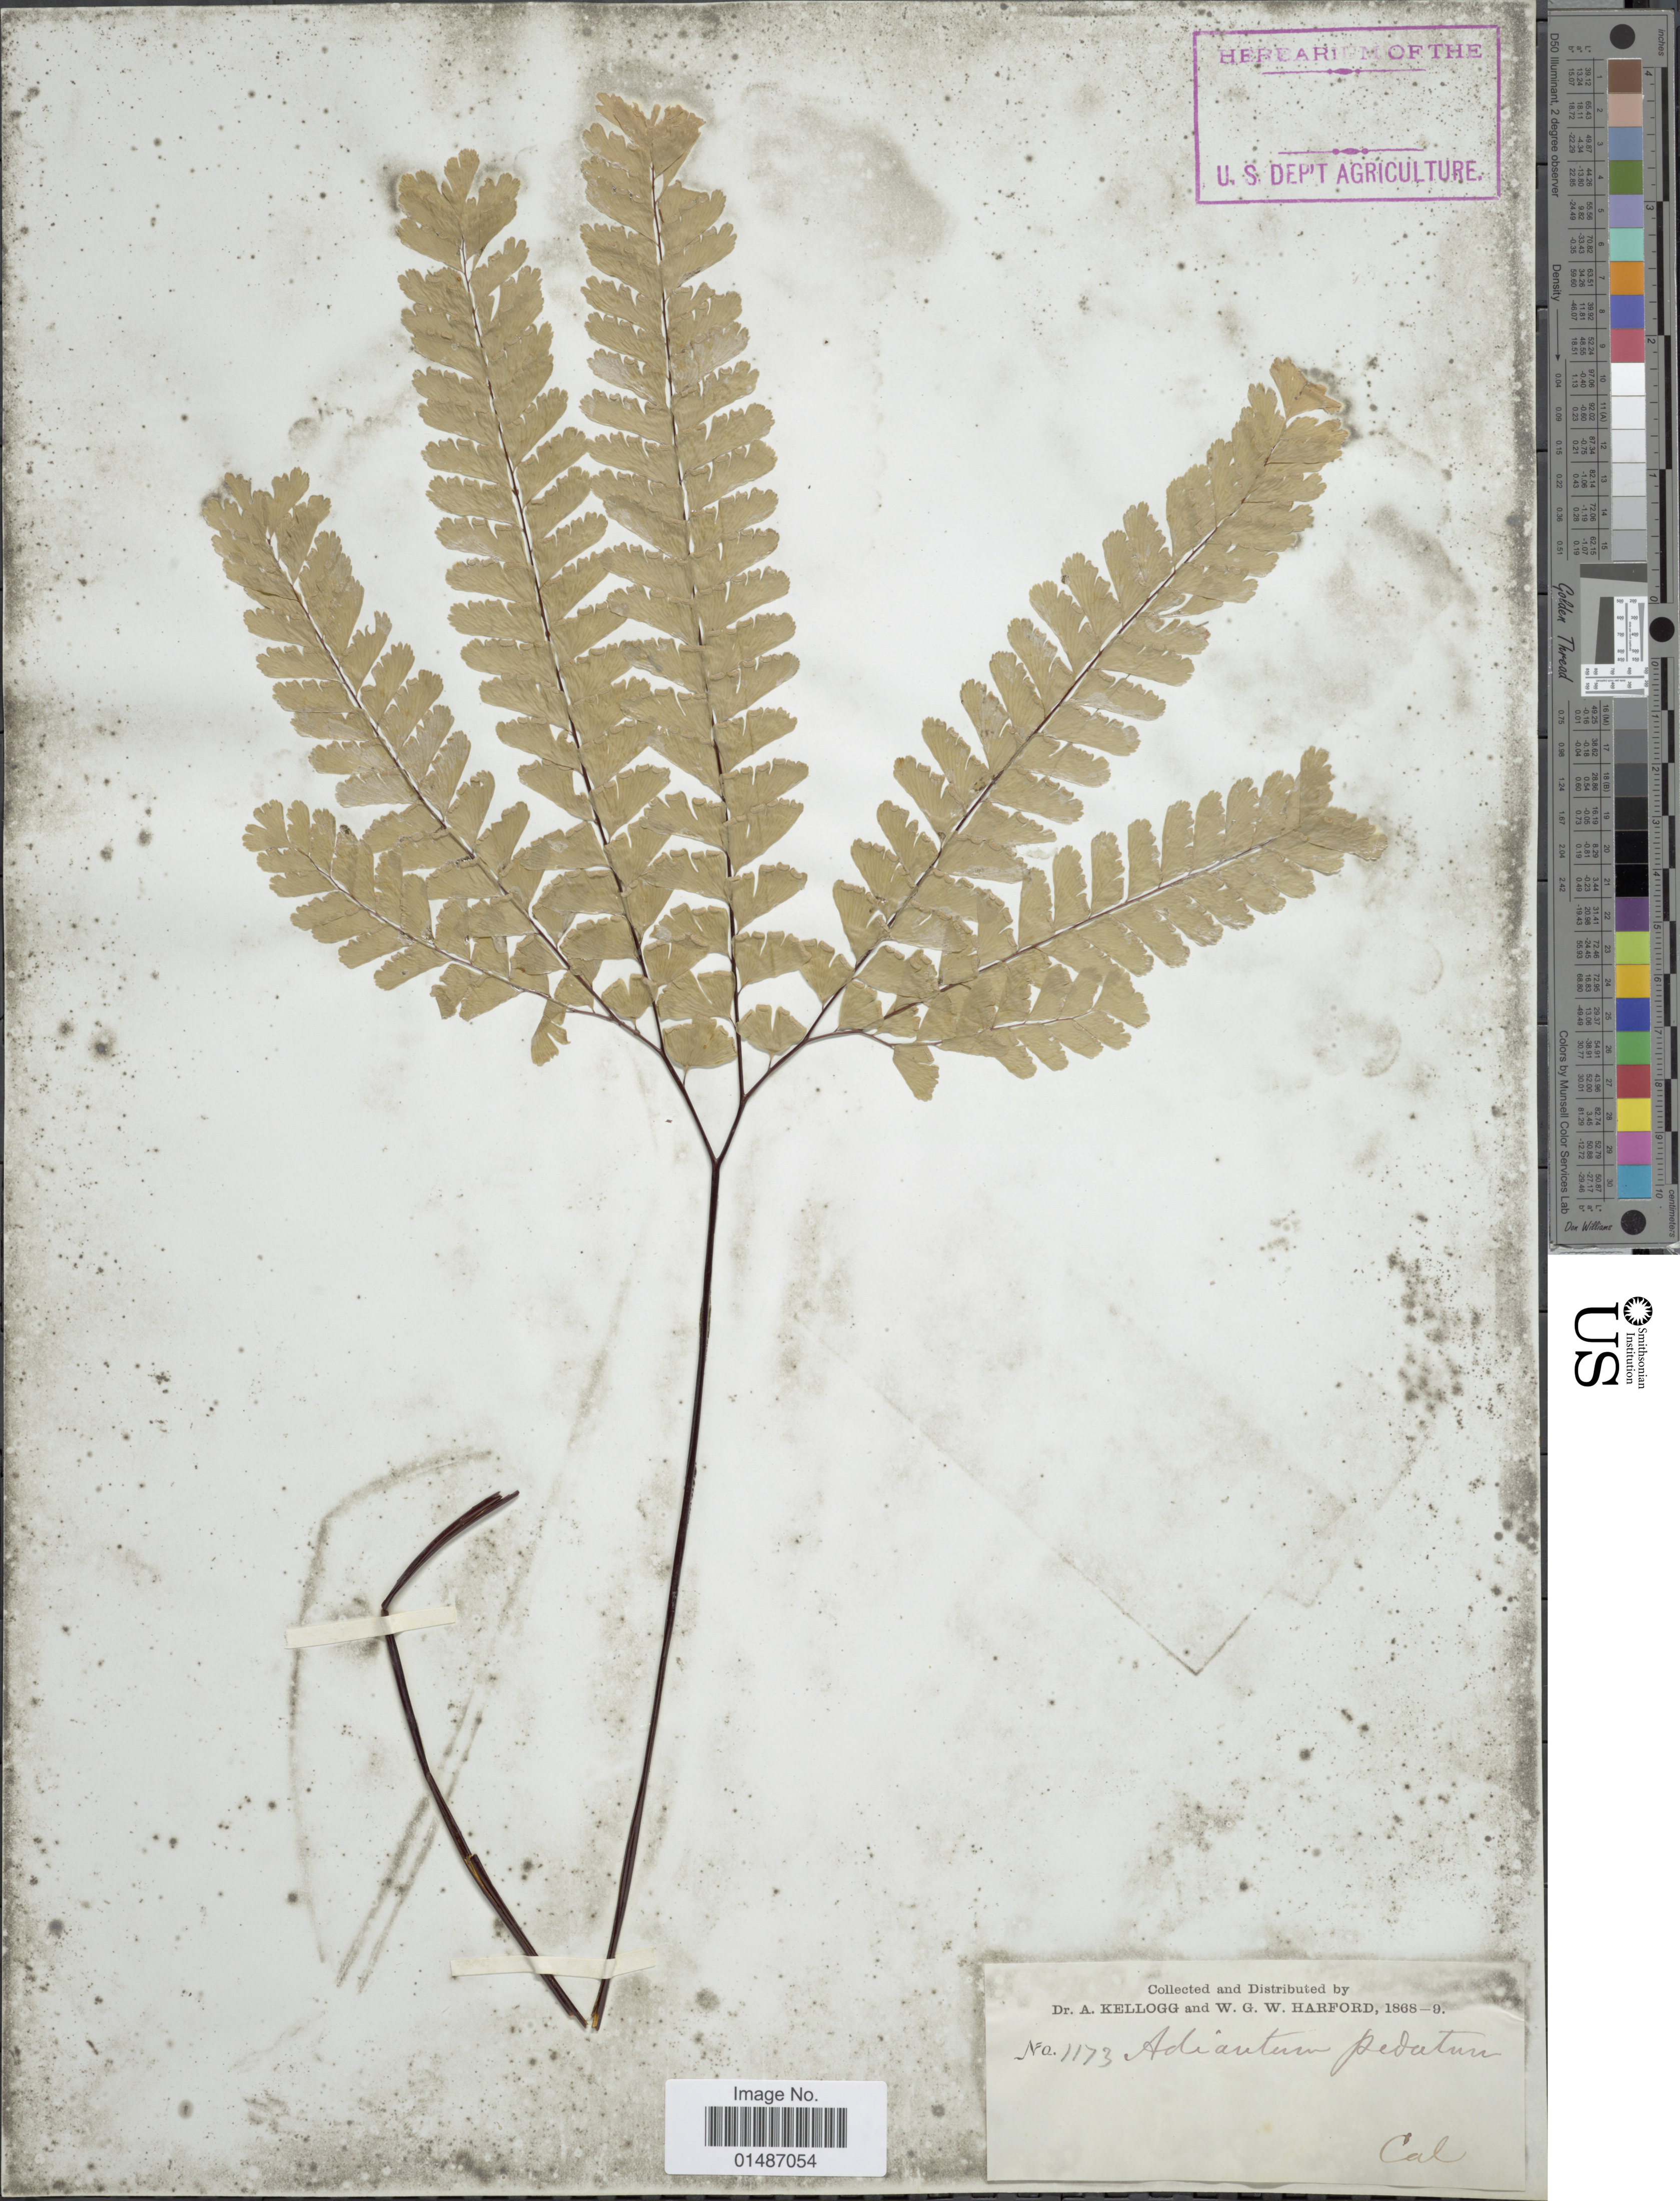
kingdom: Plantae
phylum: Tracheophyta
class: Polypodiopsida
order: Polypodiales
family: Pteridaceae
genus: Adiantum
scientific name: Adiantum pedatum var. pedatum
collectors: A. Kellogg & W. G. W. Harford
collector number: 1173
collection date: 1868/1869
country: United States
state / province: California